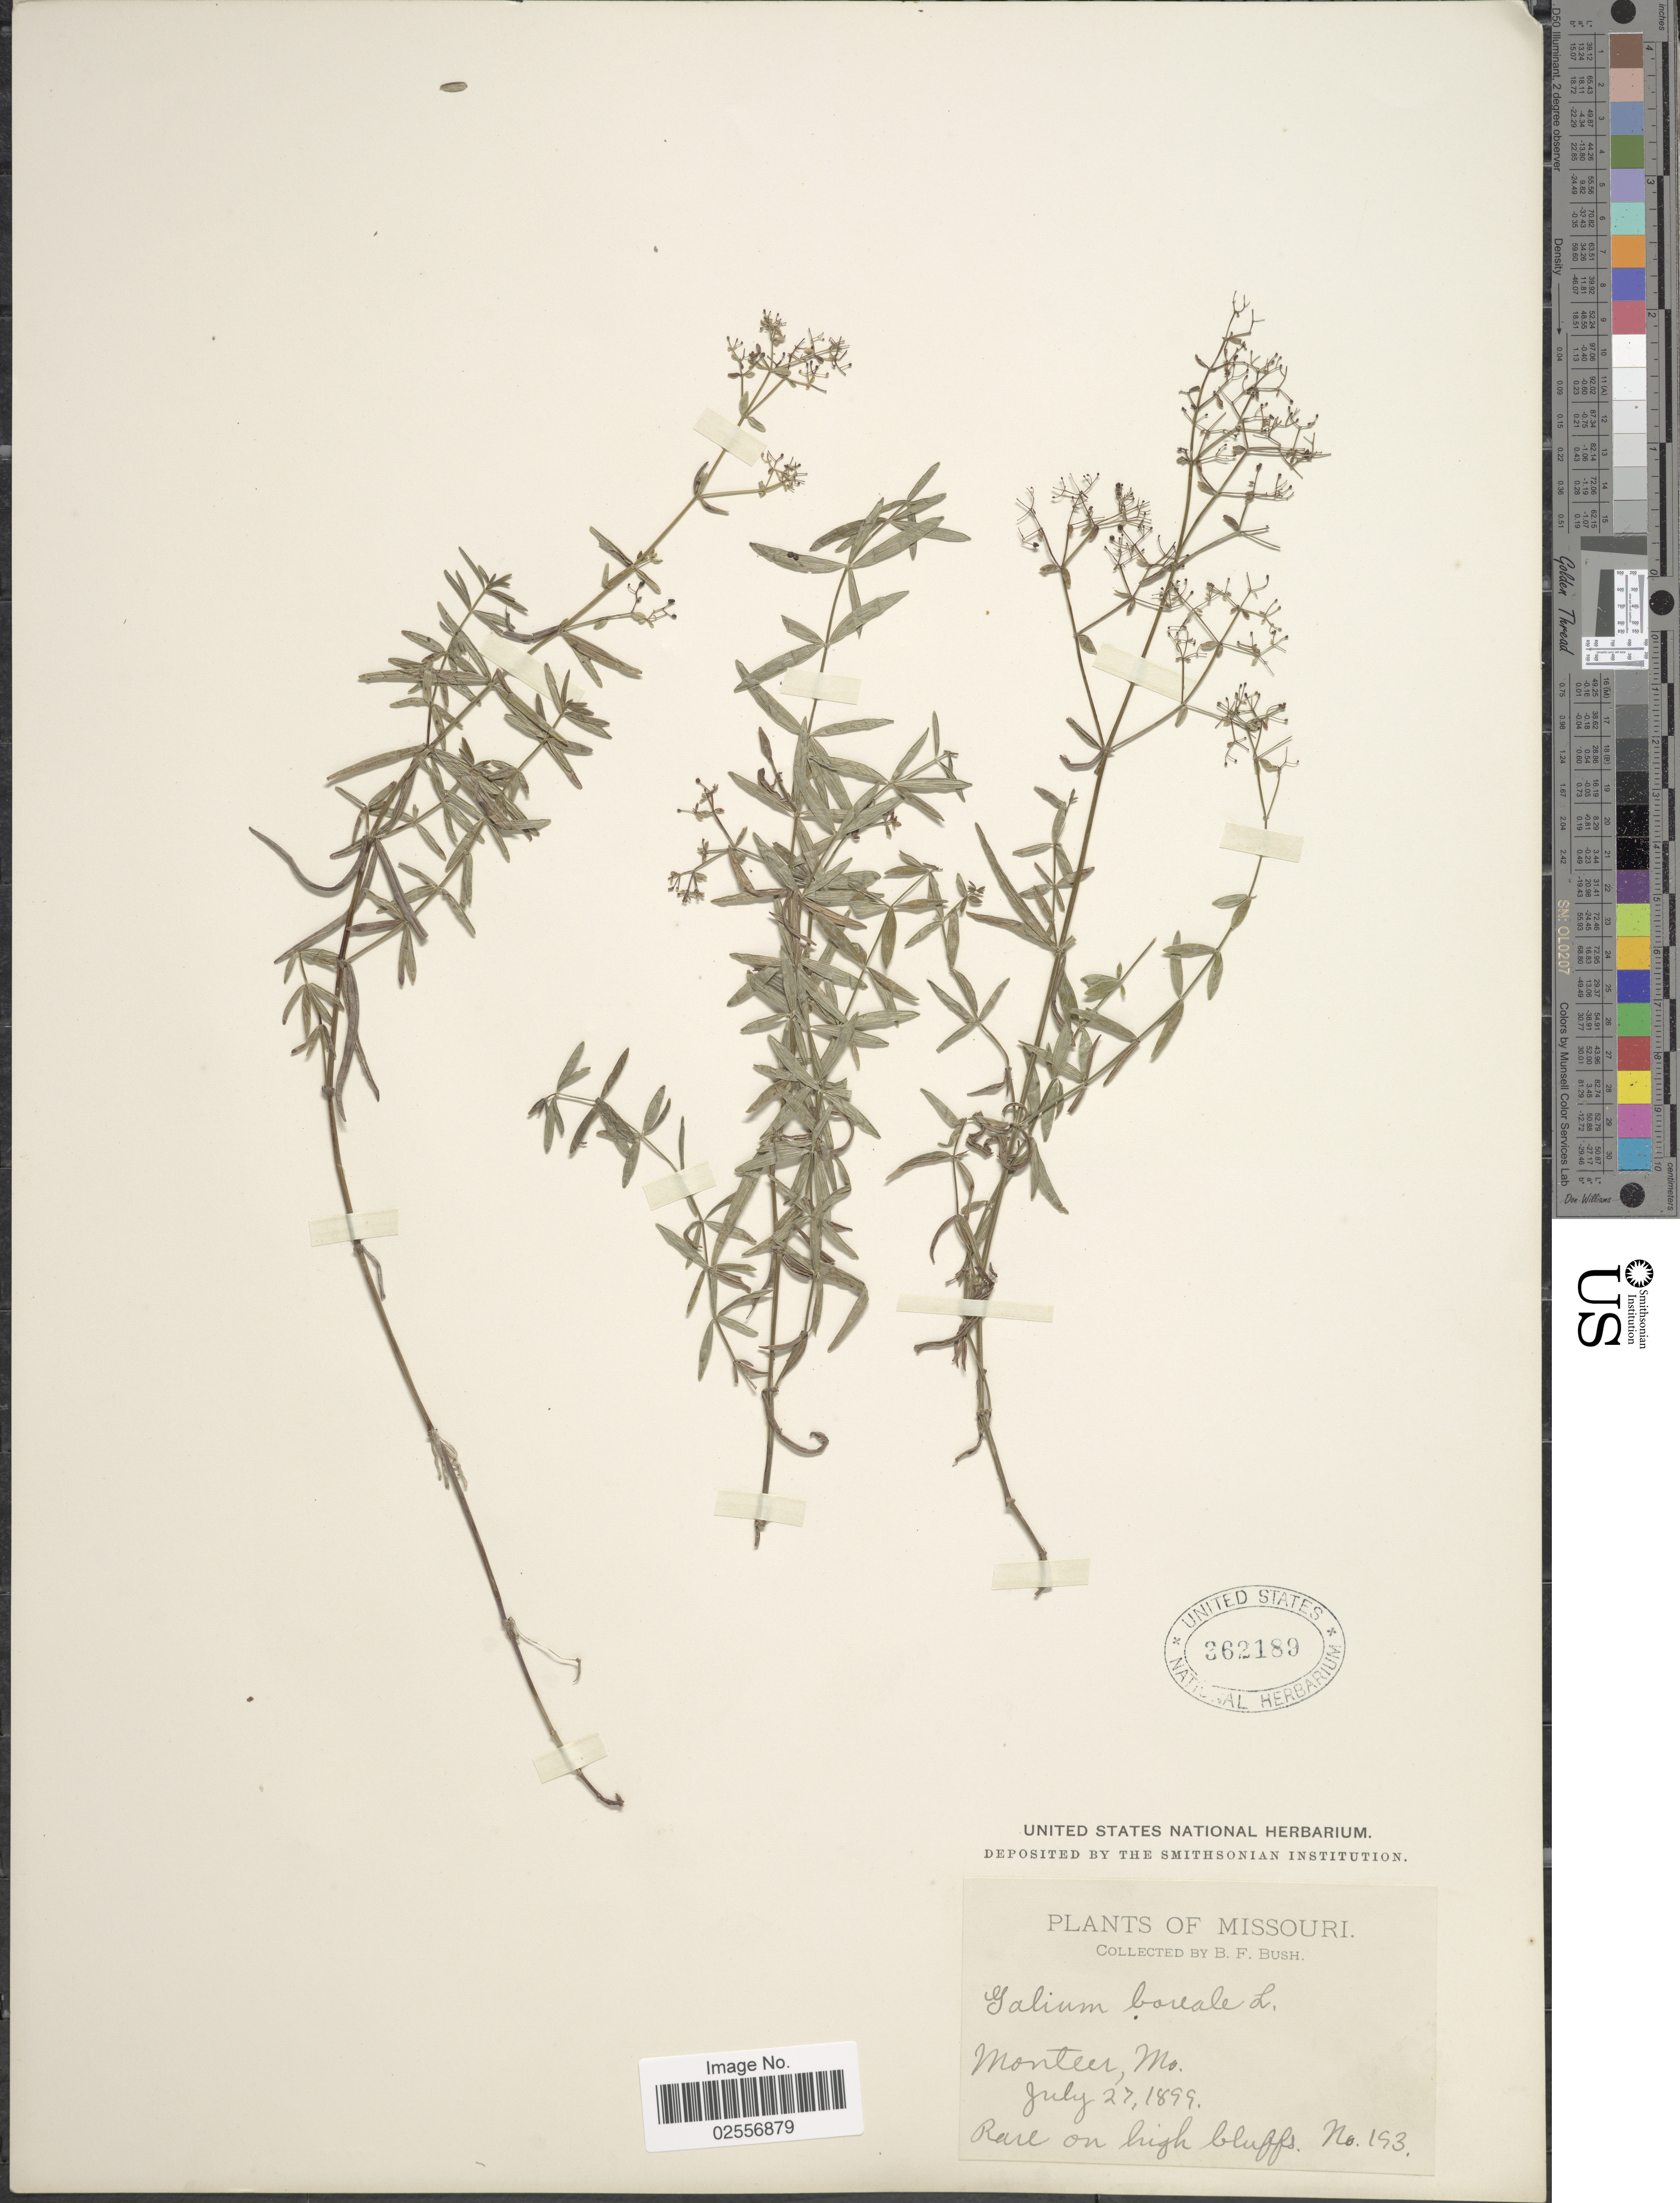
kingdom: Plantae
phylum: Tracheophyta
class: Magnoliopsida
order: Gentianales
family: Rubiaceae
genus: Galium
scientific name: Galium boreale L.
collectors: B. F. Bush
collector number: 193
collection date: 1899-07-27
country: United States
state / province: Missouri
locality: Monteer, Mo.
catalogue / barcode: US 362189